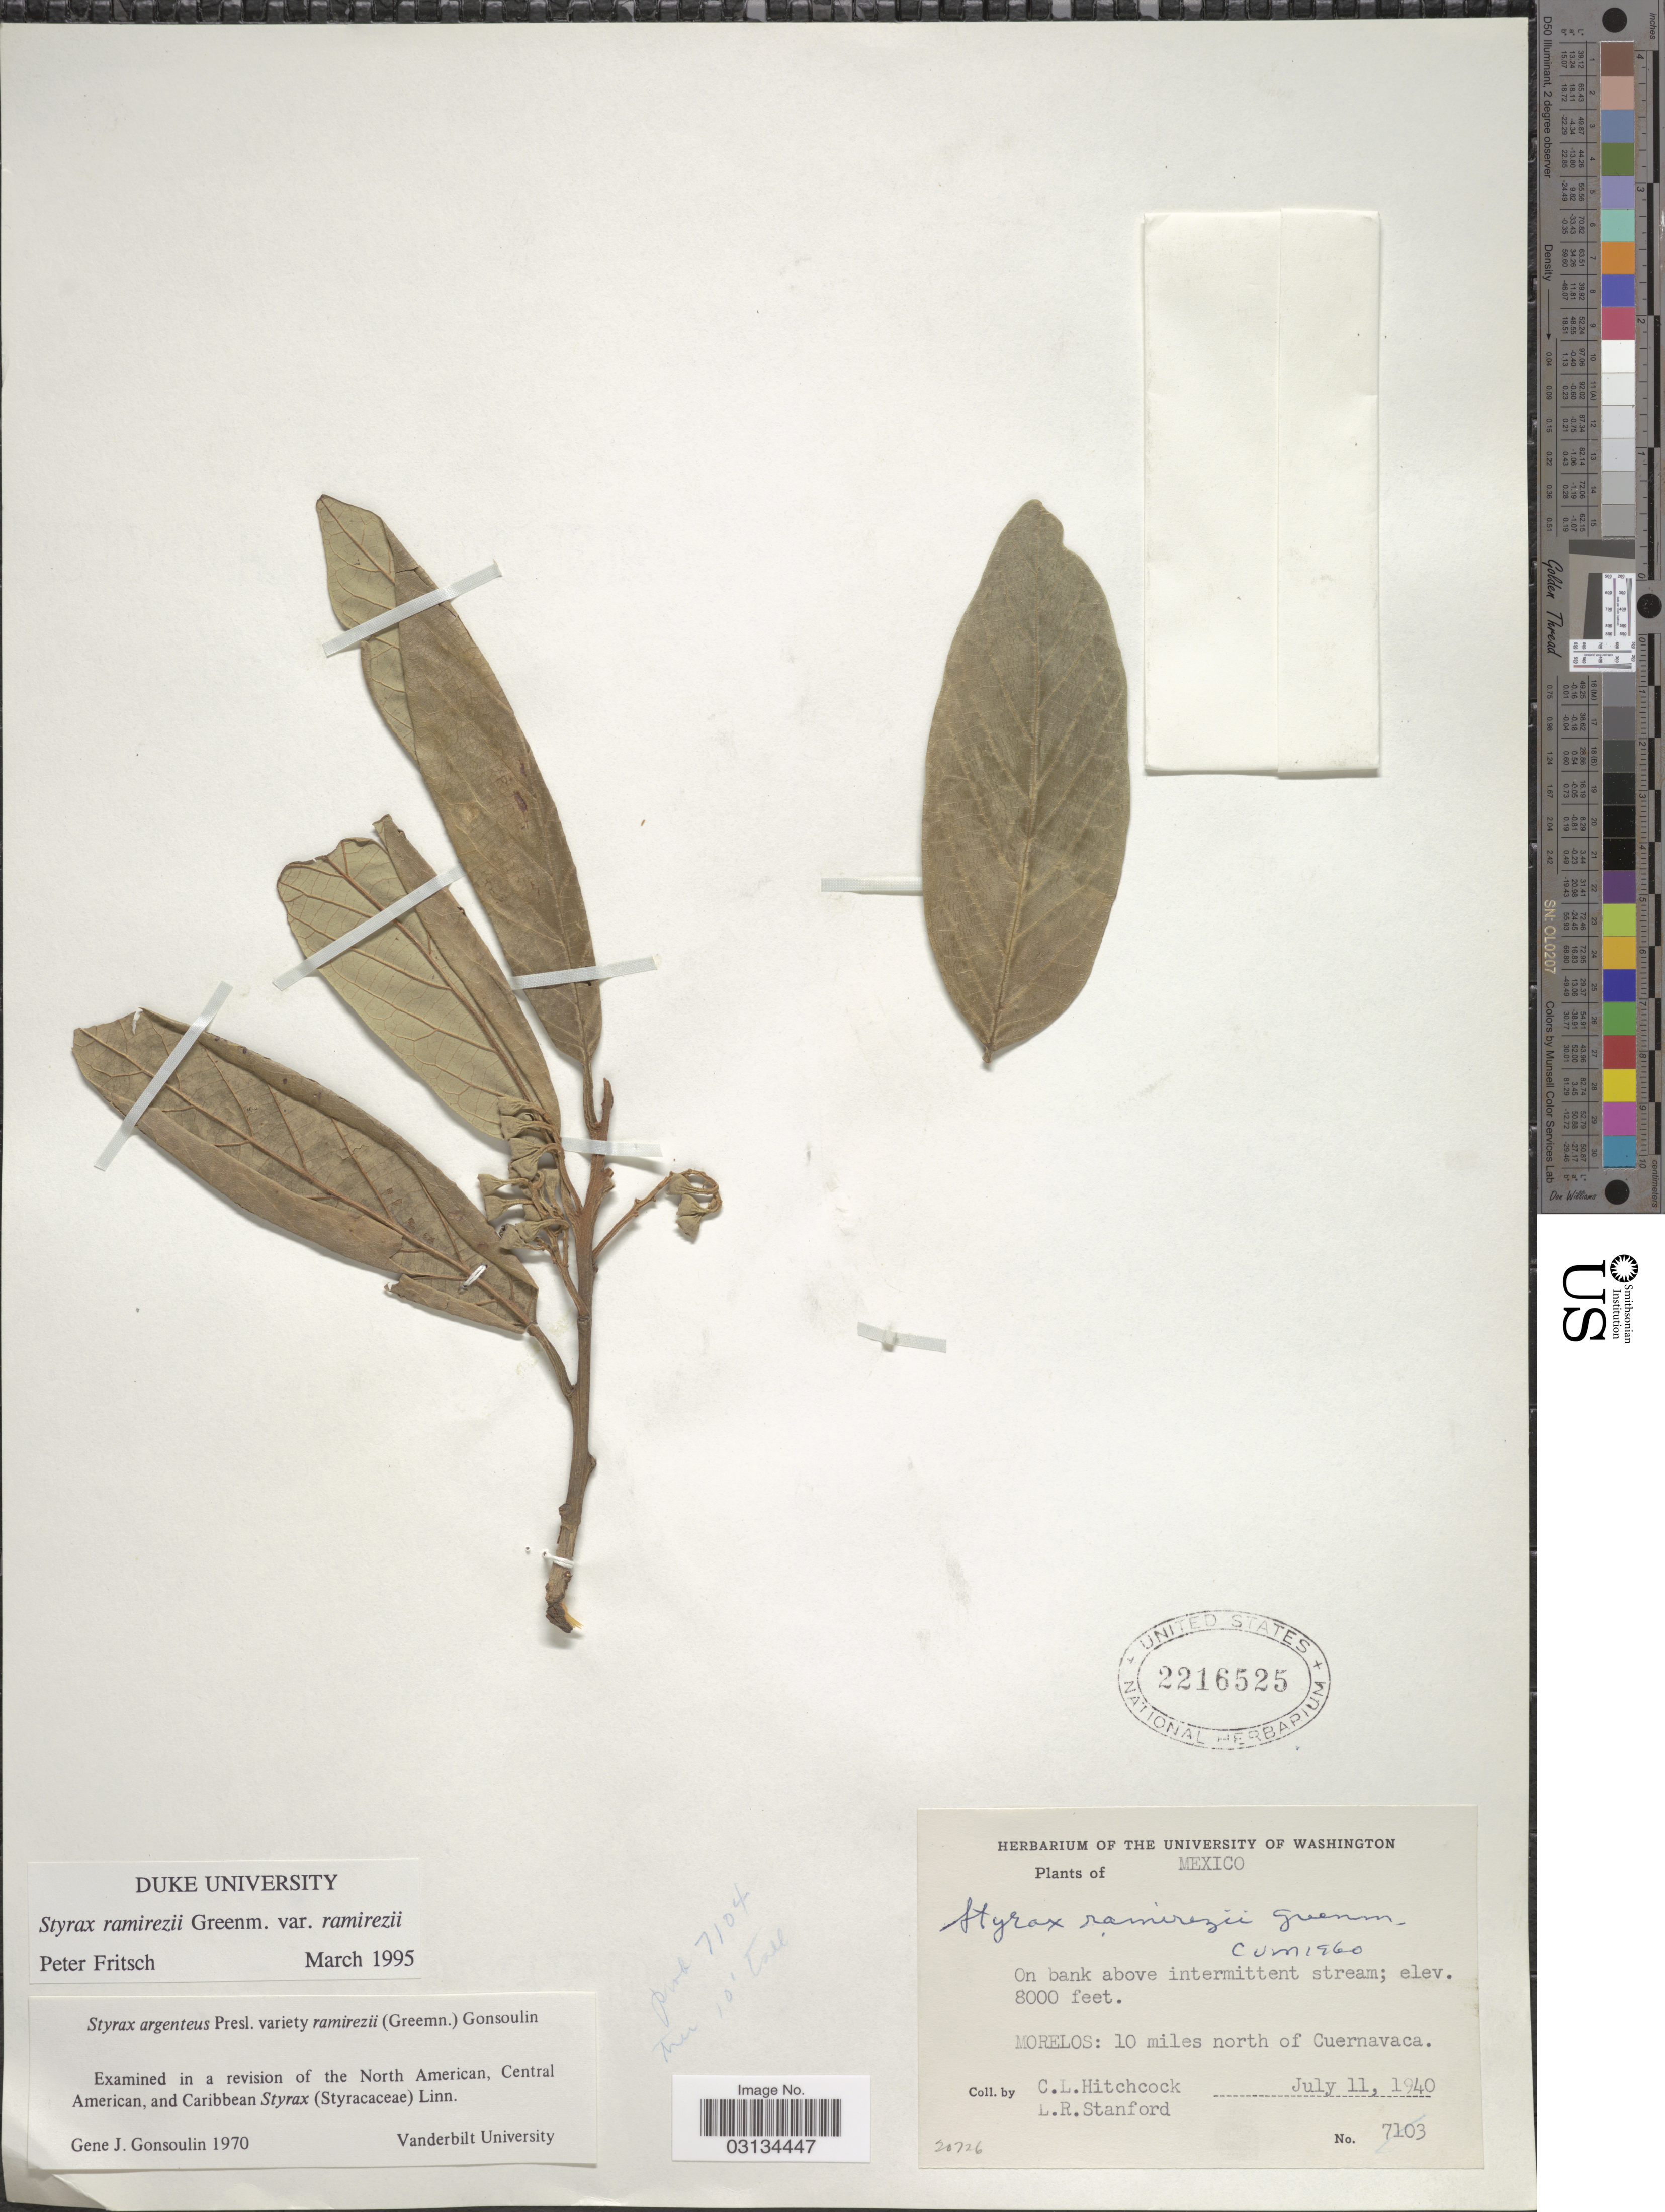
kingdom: Plantae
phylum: Tracheophyta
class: Magnoliopsida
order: Ericales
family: Styracaceae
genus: Styrax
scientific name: Styrax ramirezii var. ramirezii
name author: Greenm.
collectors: C. L. Hitchcock & L. R. Stanford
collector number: prob 7104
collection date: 1940-07-11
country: Mexico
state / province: Morelos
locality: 10 miles north of Cuernavaca.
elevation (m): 2438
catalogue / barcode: US 2216525